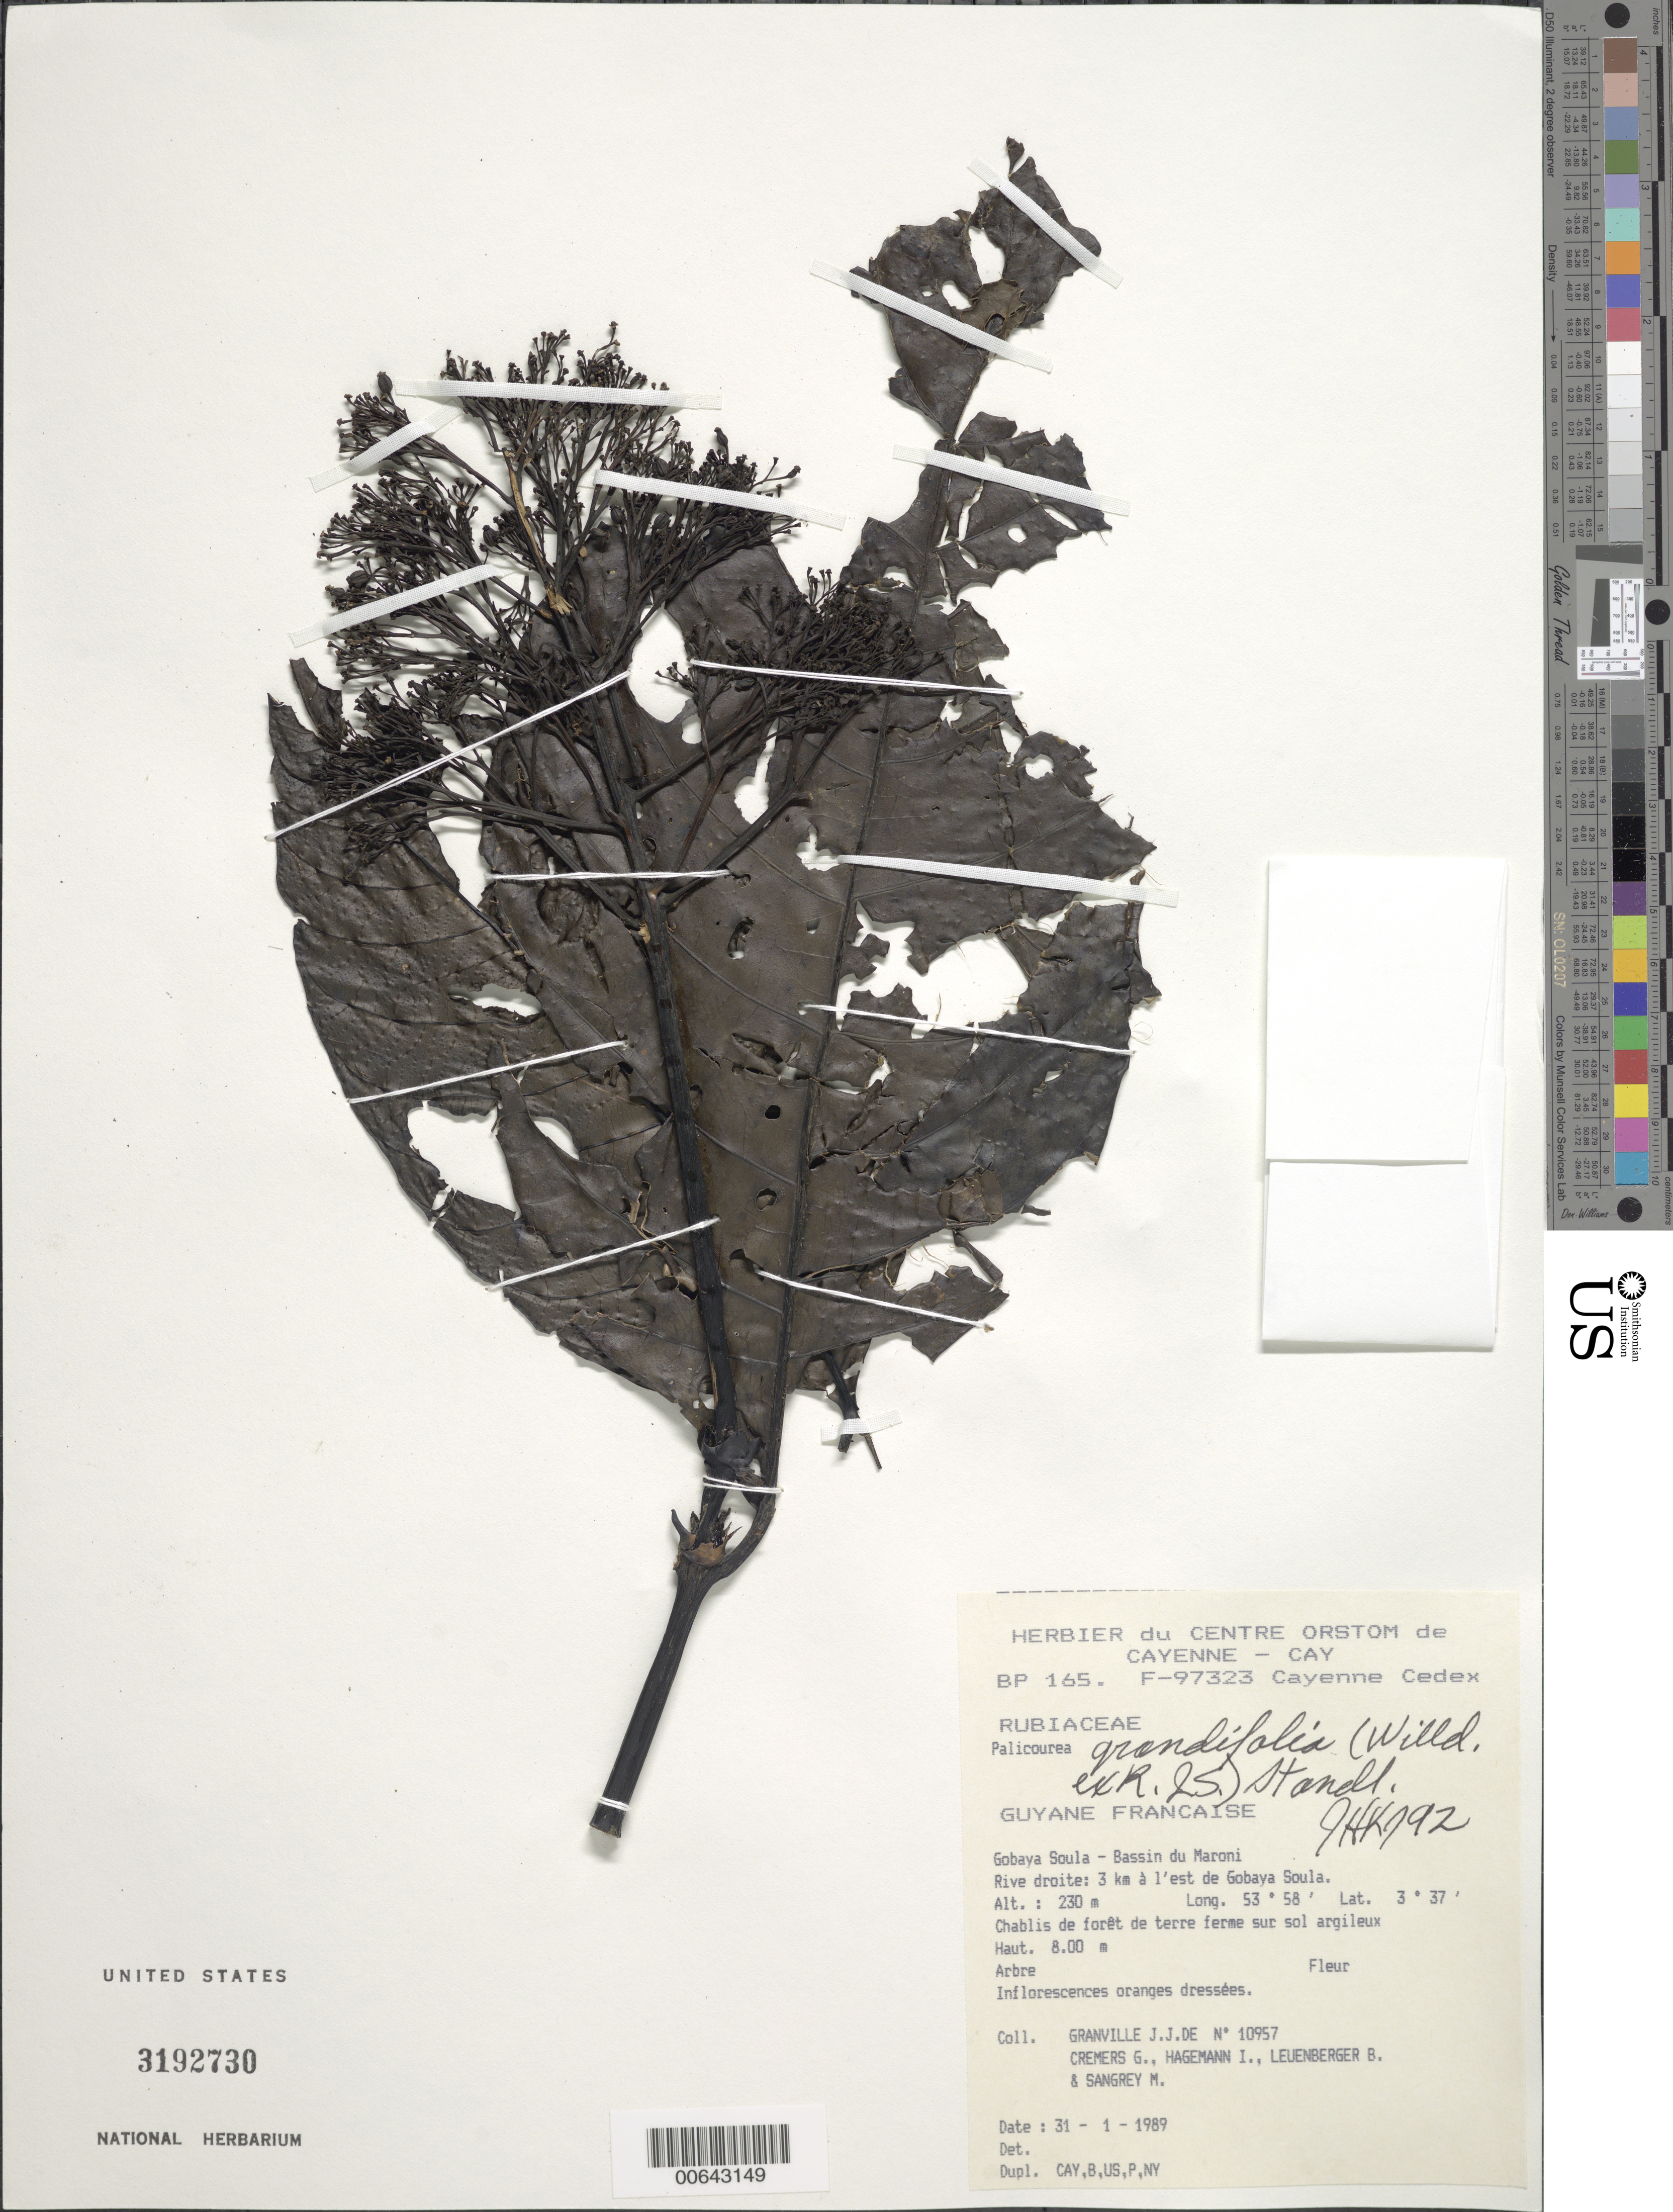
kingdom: Plantae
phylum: Tracheophyta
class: Magnoliopsida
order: Gentianales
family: Rubiaceae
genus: Palicourea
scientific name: Palicourea grandifolia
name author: (Willd. ex Rose & Schult.) Standl.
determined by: Kirkbride, J. H.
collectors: J.-J. de Granville, G. Cremers, J. Hagemann, B. E. Leuenberger & M. S. Sangrey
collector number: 10957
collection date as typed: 31-Jan-89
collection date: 1989-01-31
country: French Guiana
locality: Gobaya Soula, 3 km east, Bassin du Maroni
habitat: Chablis de foret de terre ferme sur sol argileux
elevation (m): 230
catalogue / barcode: US 3192730